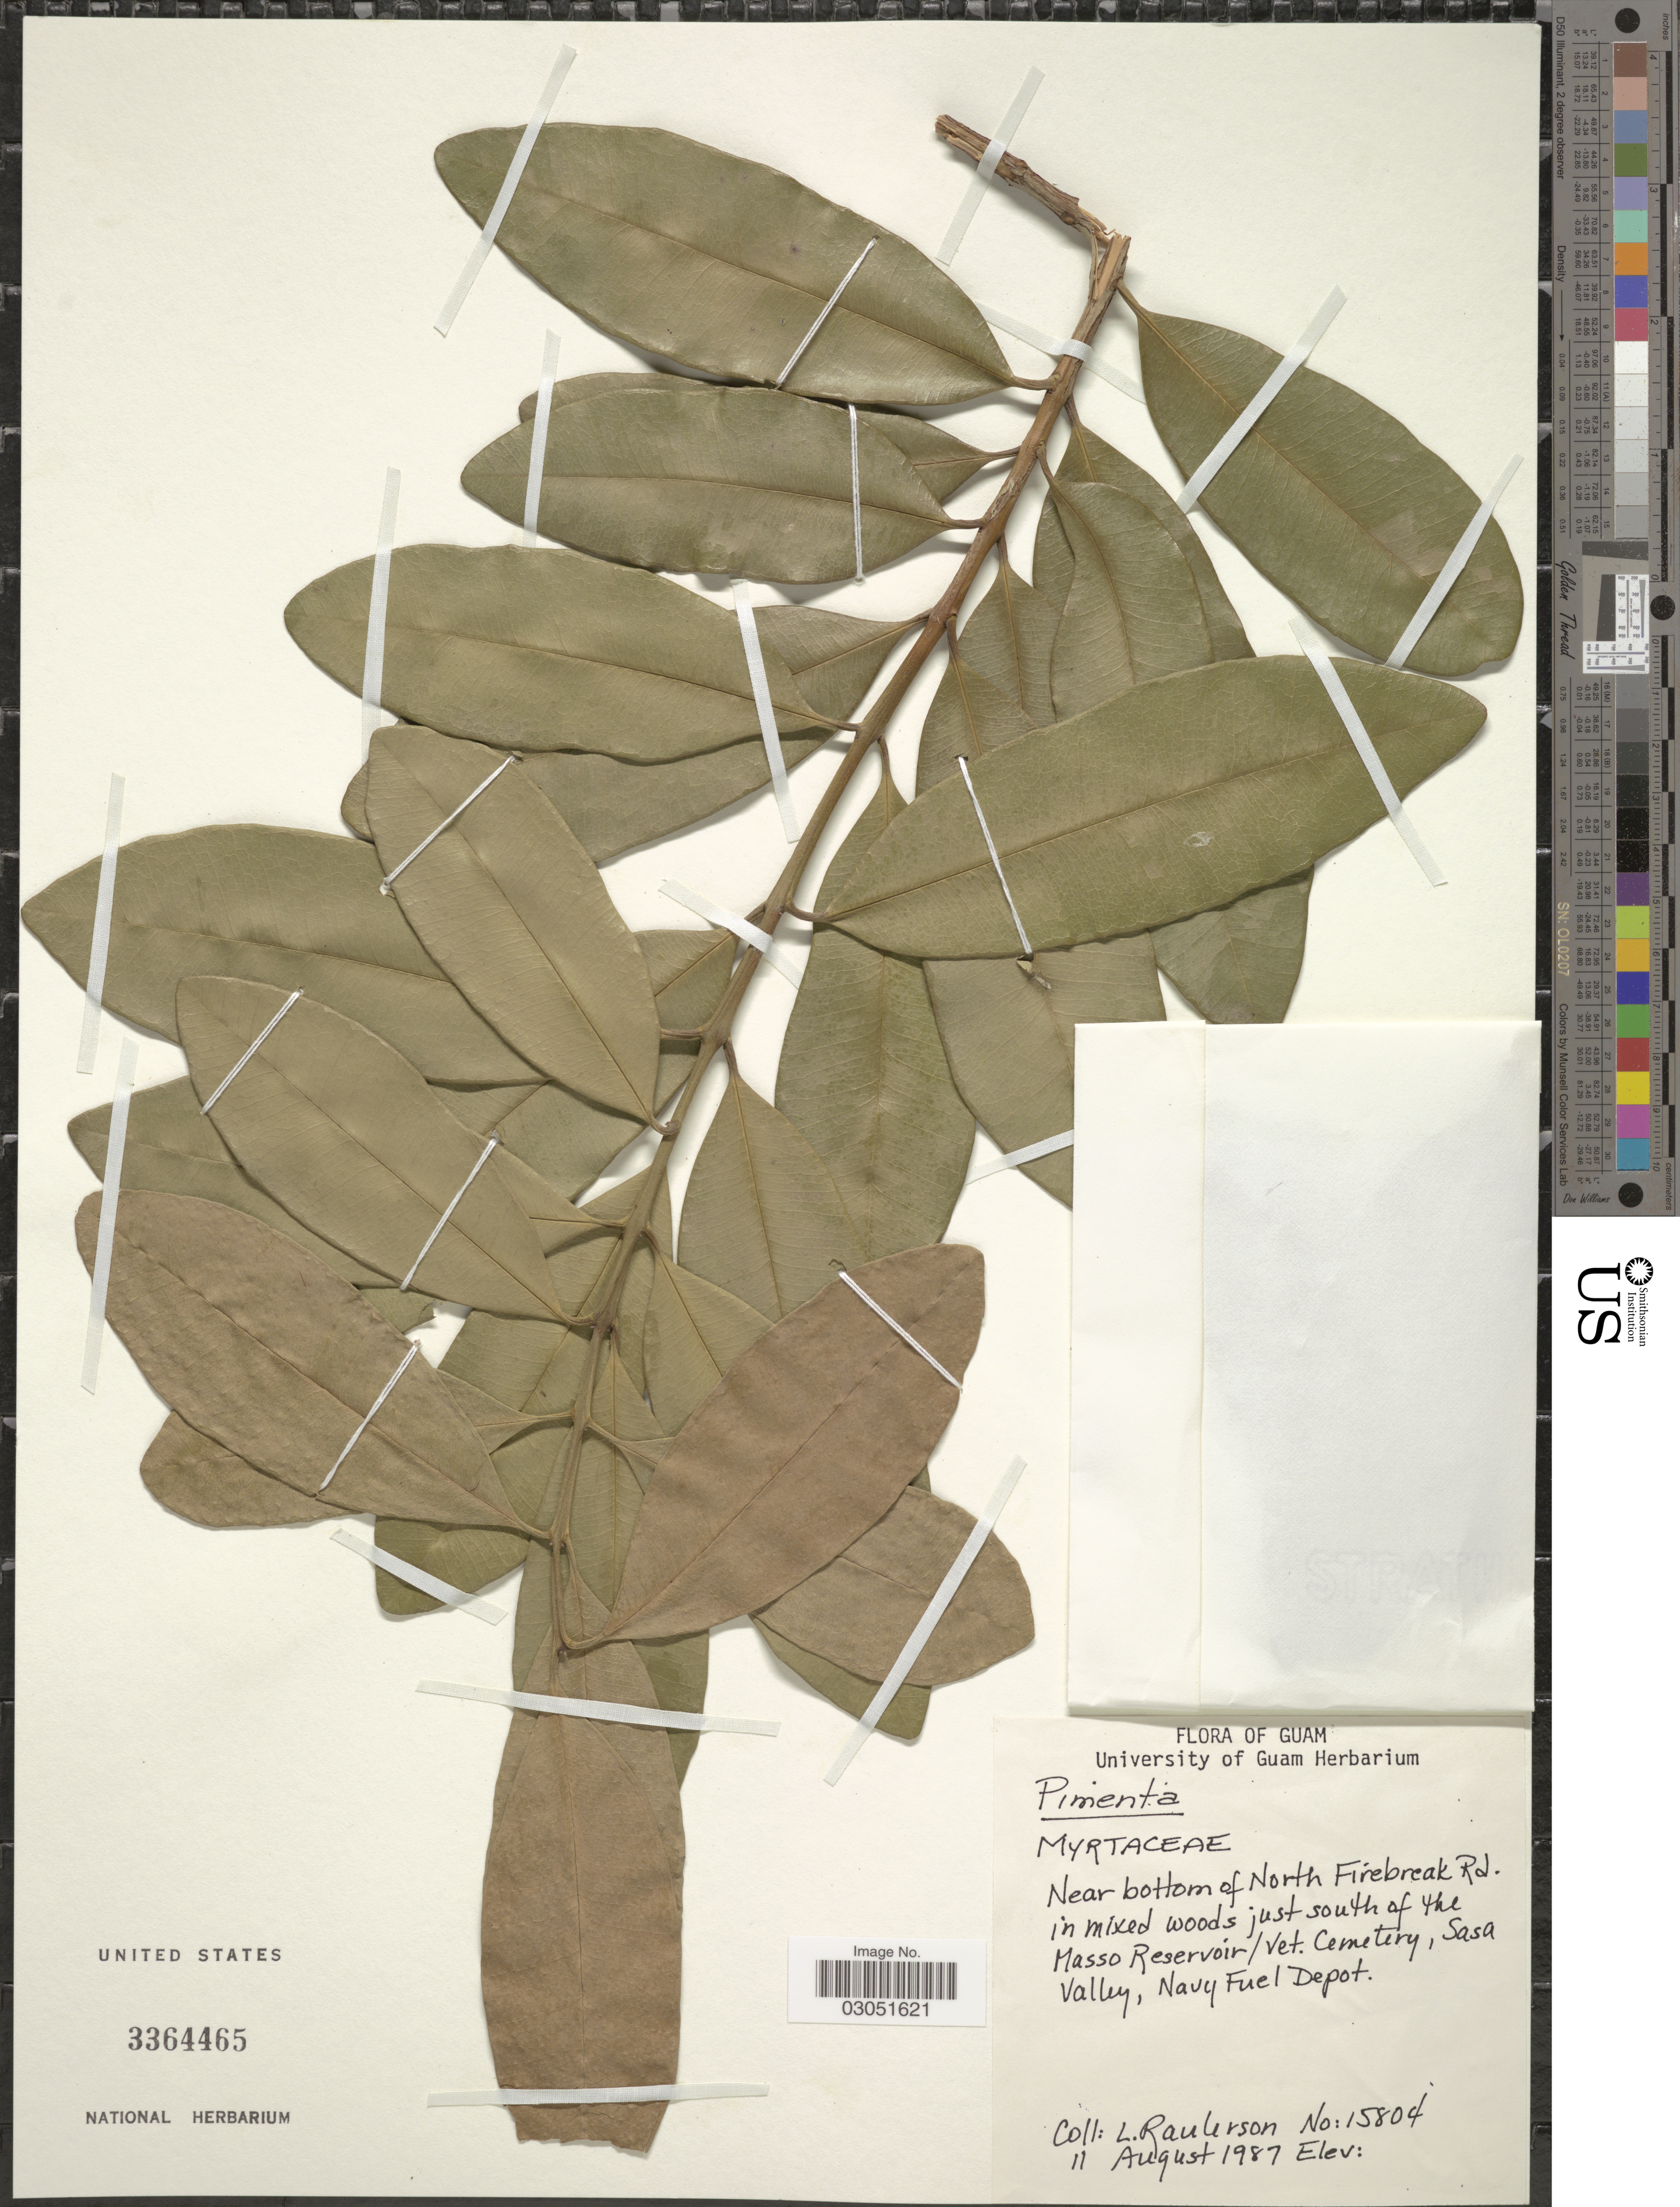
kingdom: Plantae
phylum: Tracheophyta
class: Magnoliopsida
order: Myrtales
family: Myrtaceae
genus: Pimenta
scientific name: Pimenta sp.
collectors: L. Raulerson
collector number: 15804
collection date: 1987-08-11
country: Guam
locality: Near bottom of North Firebreak Rd. in mixed woods just south of the Masso Reservoir/ Vet. Cemetary, Sasa Valley, Navy Fuel Depot.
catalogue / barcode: US 3364465